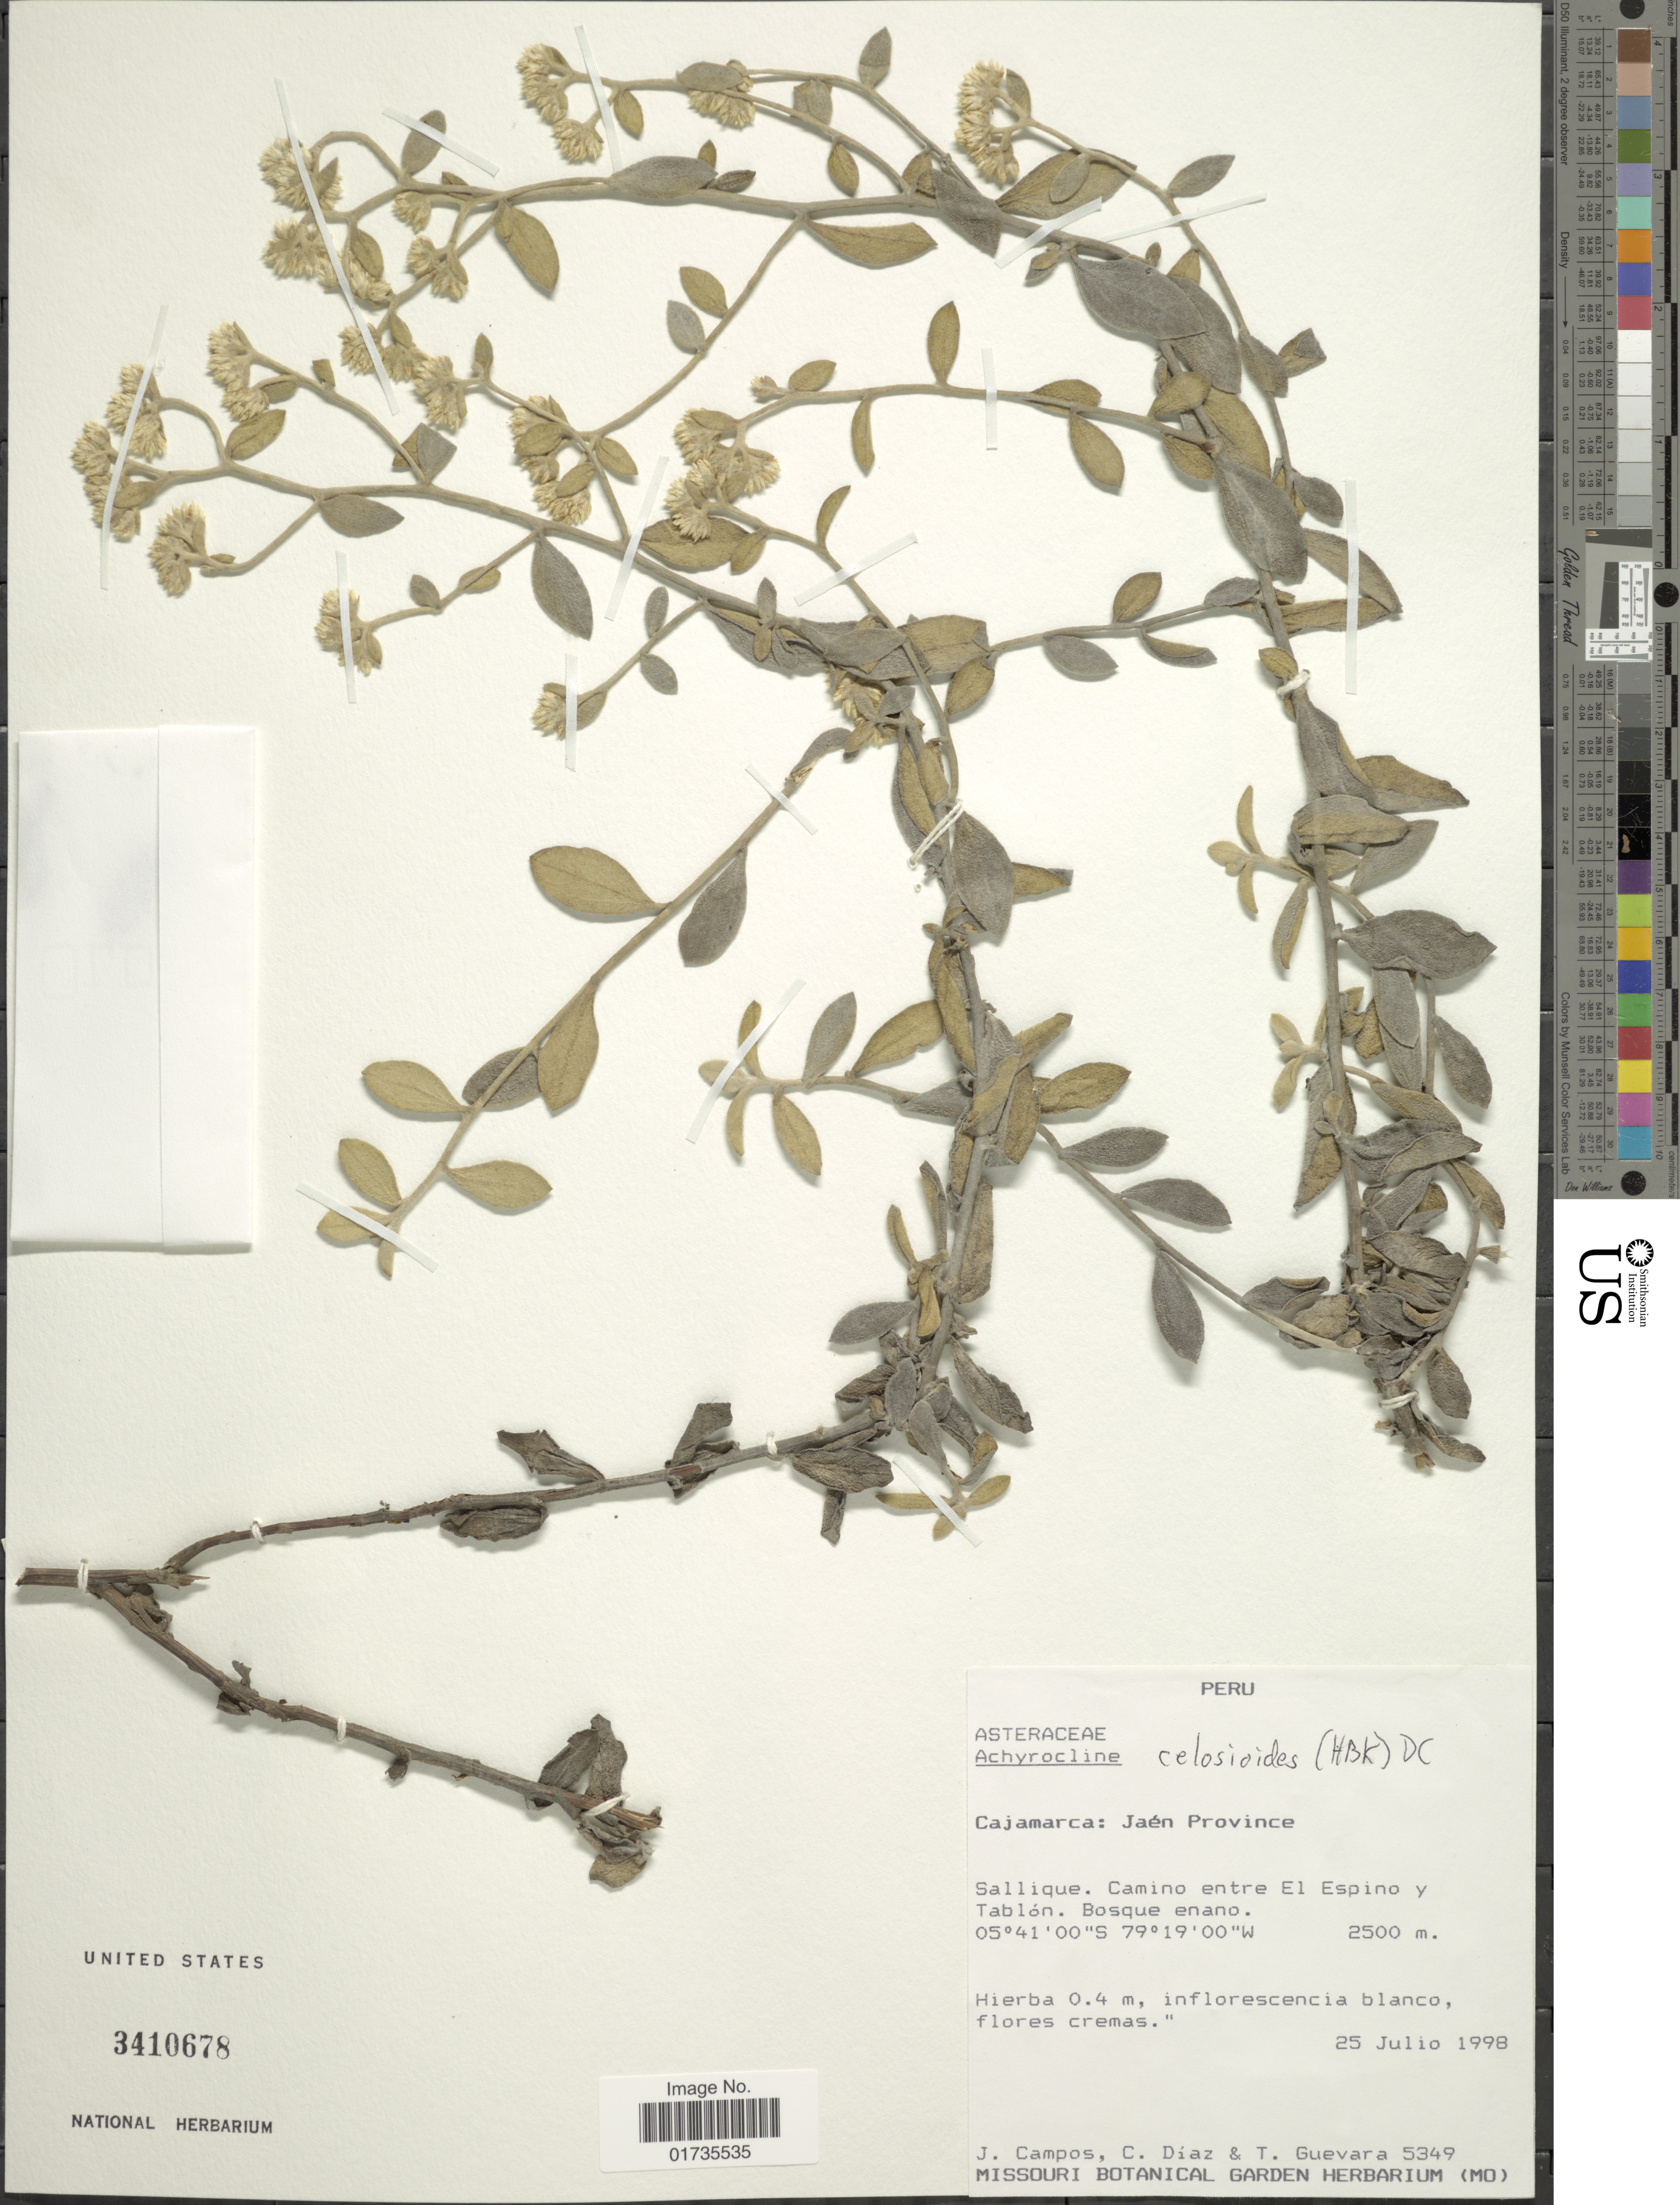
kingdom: Plantae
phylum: Tracheophyta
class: Magnoliopsida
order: Asterales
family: Asteraceae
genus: Achyrocline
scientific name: Achyrocline celosioides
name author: (Kunth) DC.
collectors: J. M. d. Freitas Campos, C. Díaz & T. Guevara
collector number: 5349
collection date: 1998-07-25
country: Peru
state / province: Cajamarca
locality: Cajamarca: Jaen Province. Sallique. Camino entre El Espino y Tablon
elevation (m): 2500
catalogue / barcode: US 3410678